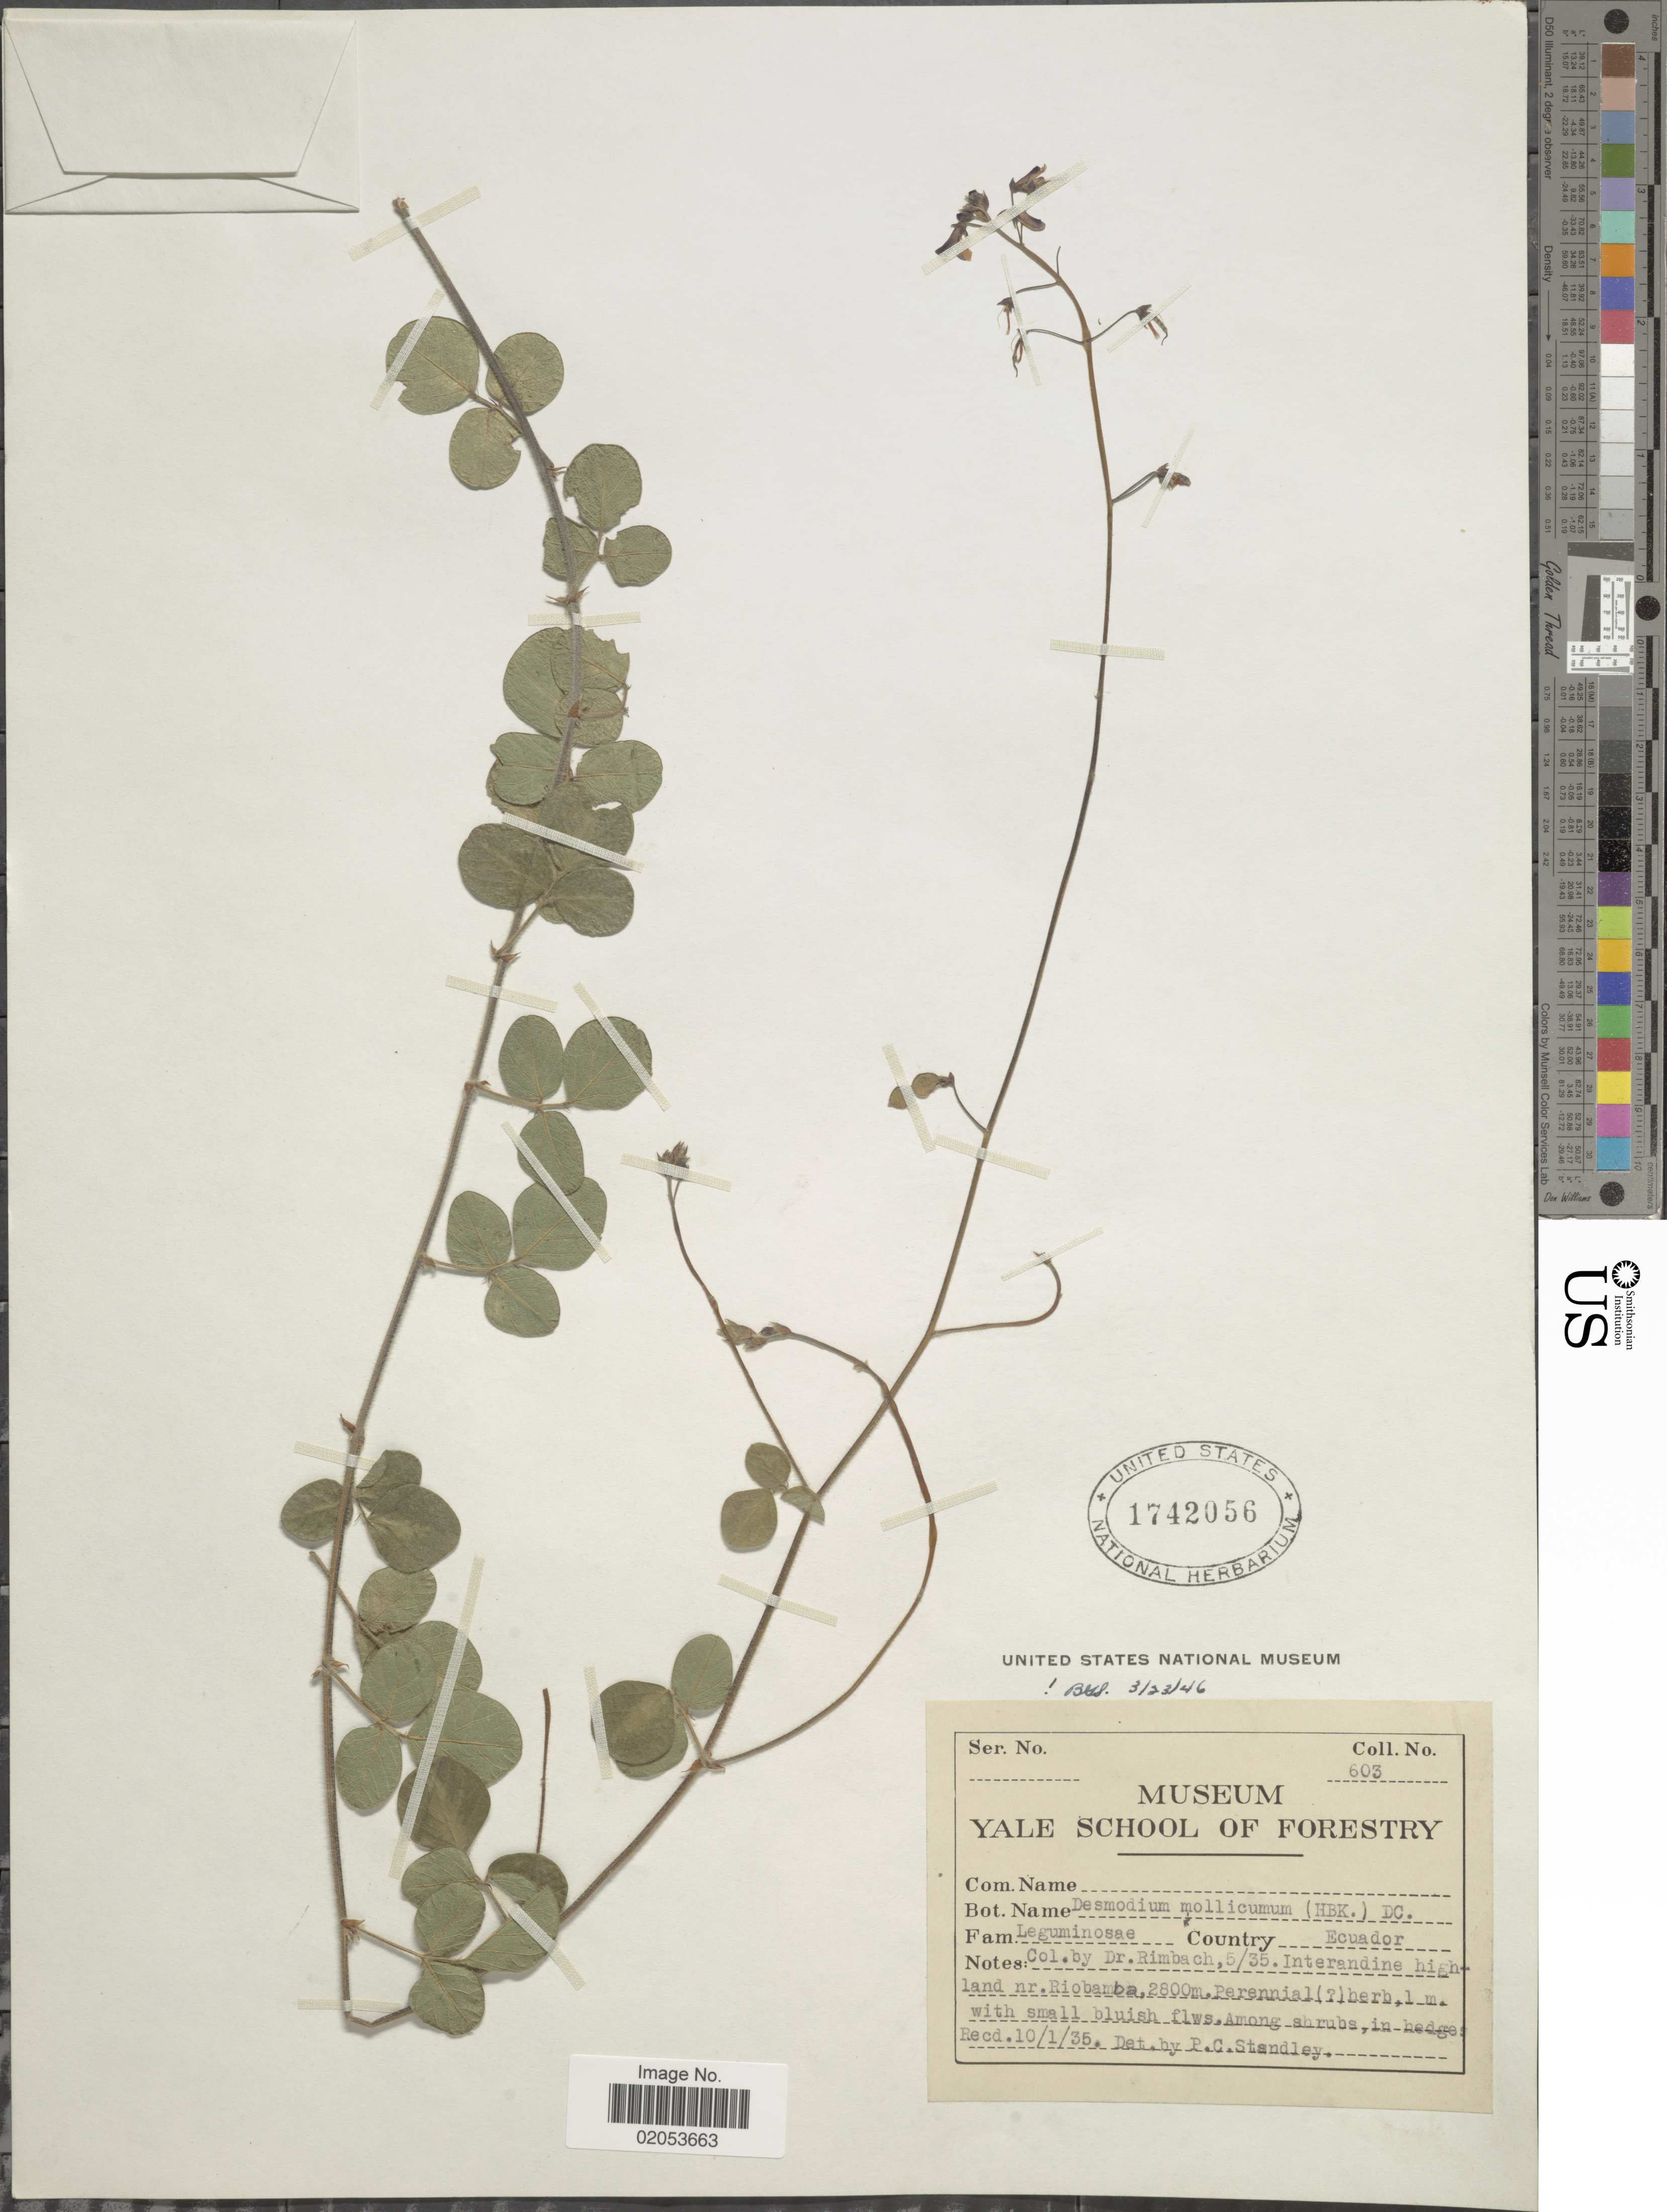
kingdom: Plantae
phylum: Tracheophyta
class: Magnoliopsida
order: Fabales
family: Fabaceae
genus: Desmodium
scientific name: Desmodium molliculum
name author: (Kunth) DC.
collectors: Rimbach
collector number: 603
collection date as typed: Transcribed d/m/y: /5/35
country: Ecuador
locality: Interandine highland nr. Riobamba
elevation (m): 2800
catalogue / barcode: US 1742056